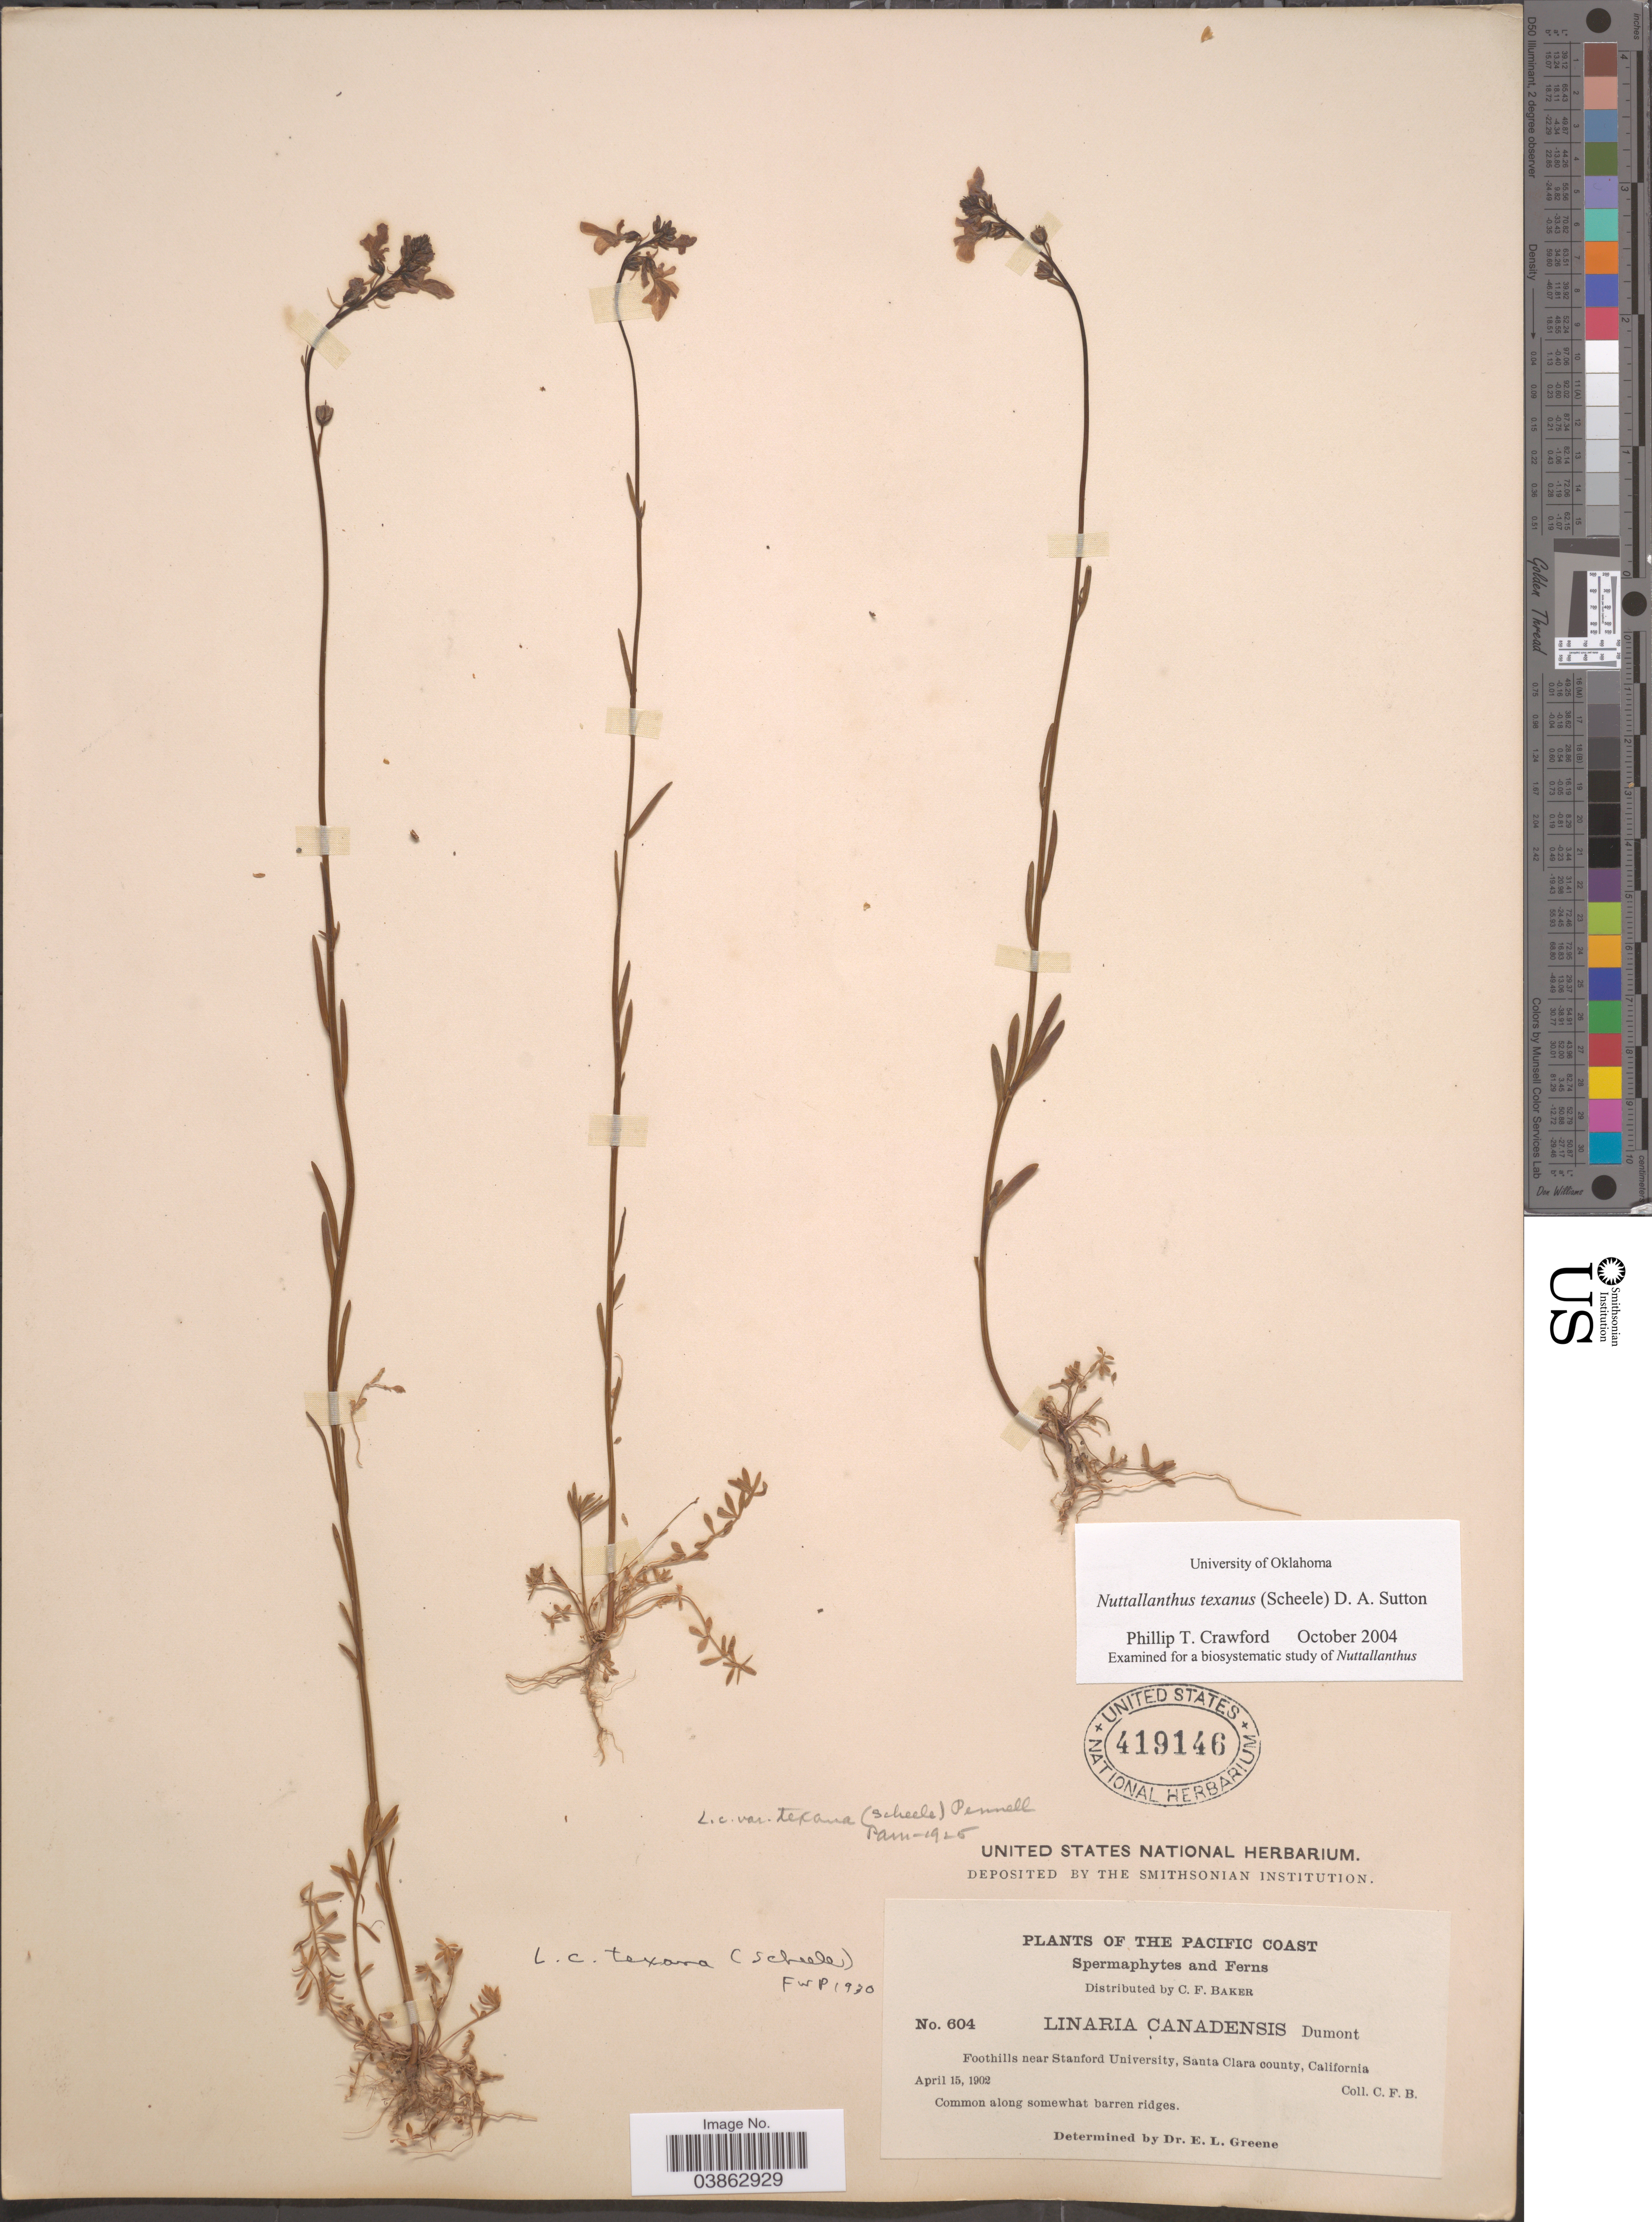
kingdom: Plantae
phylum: Tracheophyta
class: Magnoliopsida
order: Lamiales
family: Plantaginaceae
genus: Linaria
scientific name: Linaria texana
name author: Scheele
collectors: C. F. Baker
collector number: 604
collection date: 1902-04-15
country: United States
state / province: California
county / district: Santa Clara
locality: The Pacific Coast. Foothills near Stanford University, Santa Clara County, California.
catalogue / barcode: US 419146